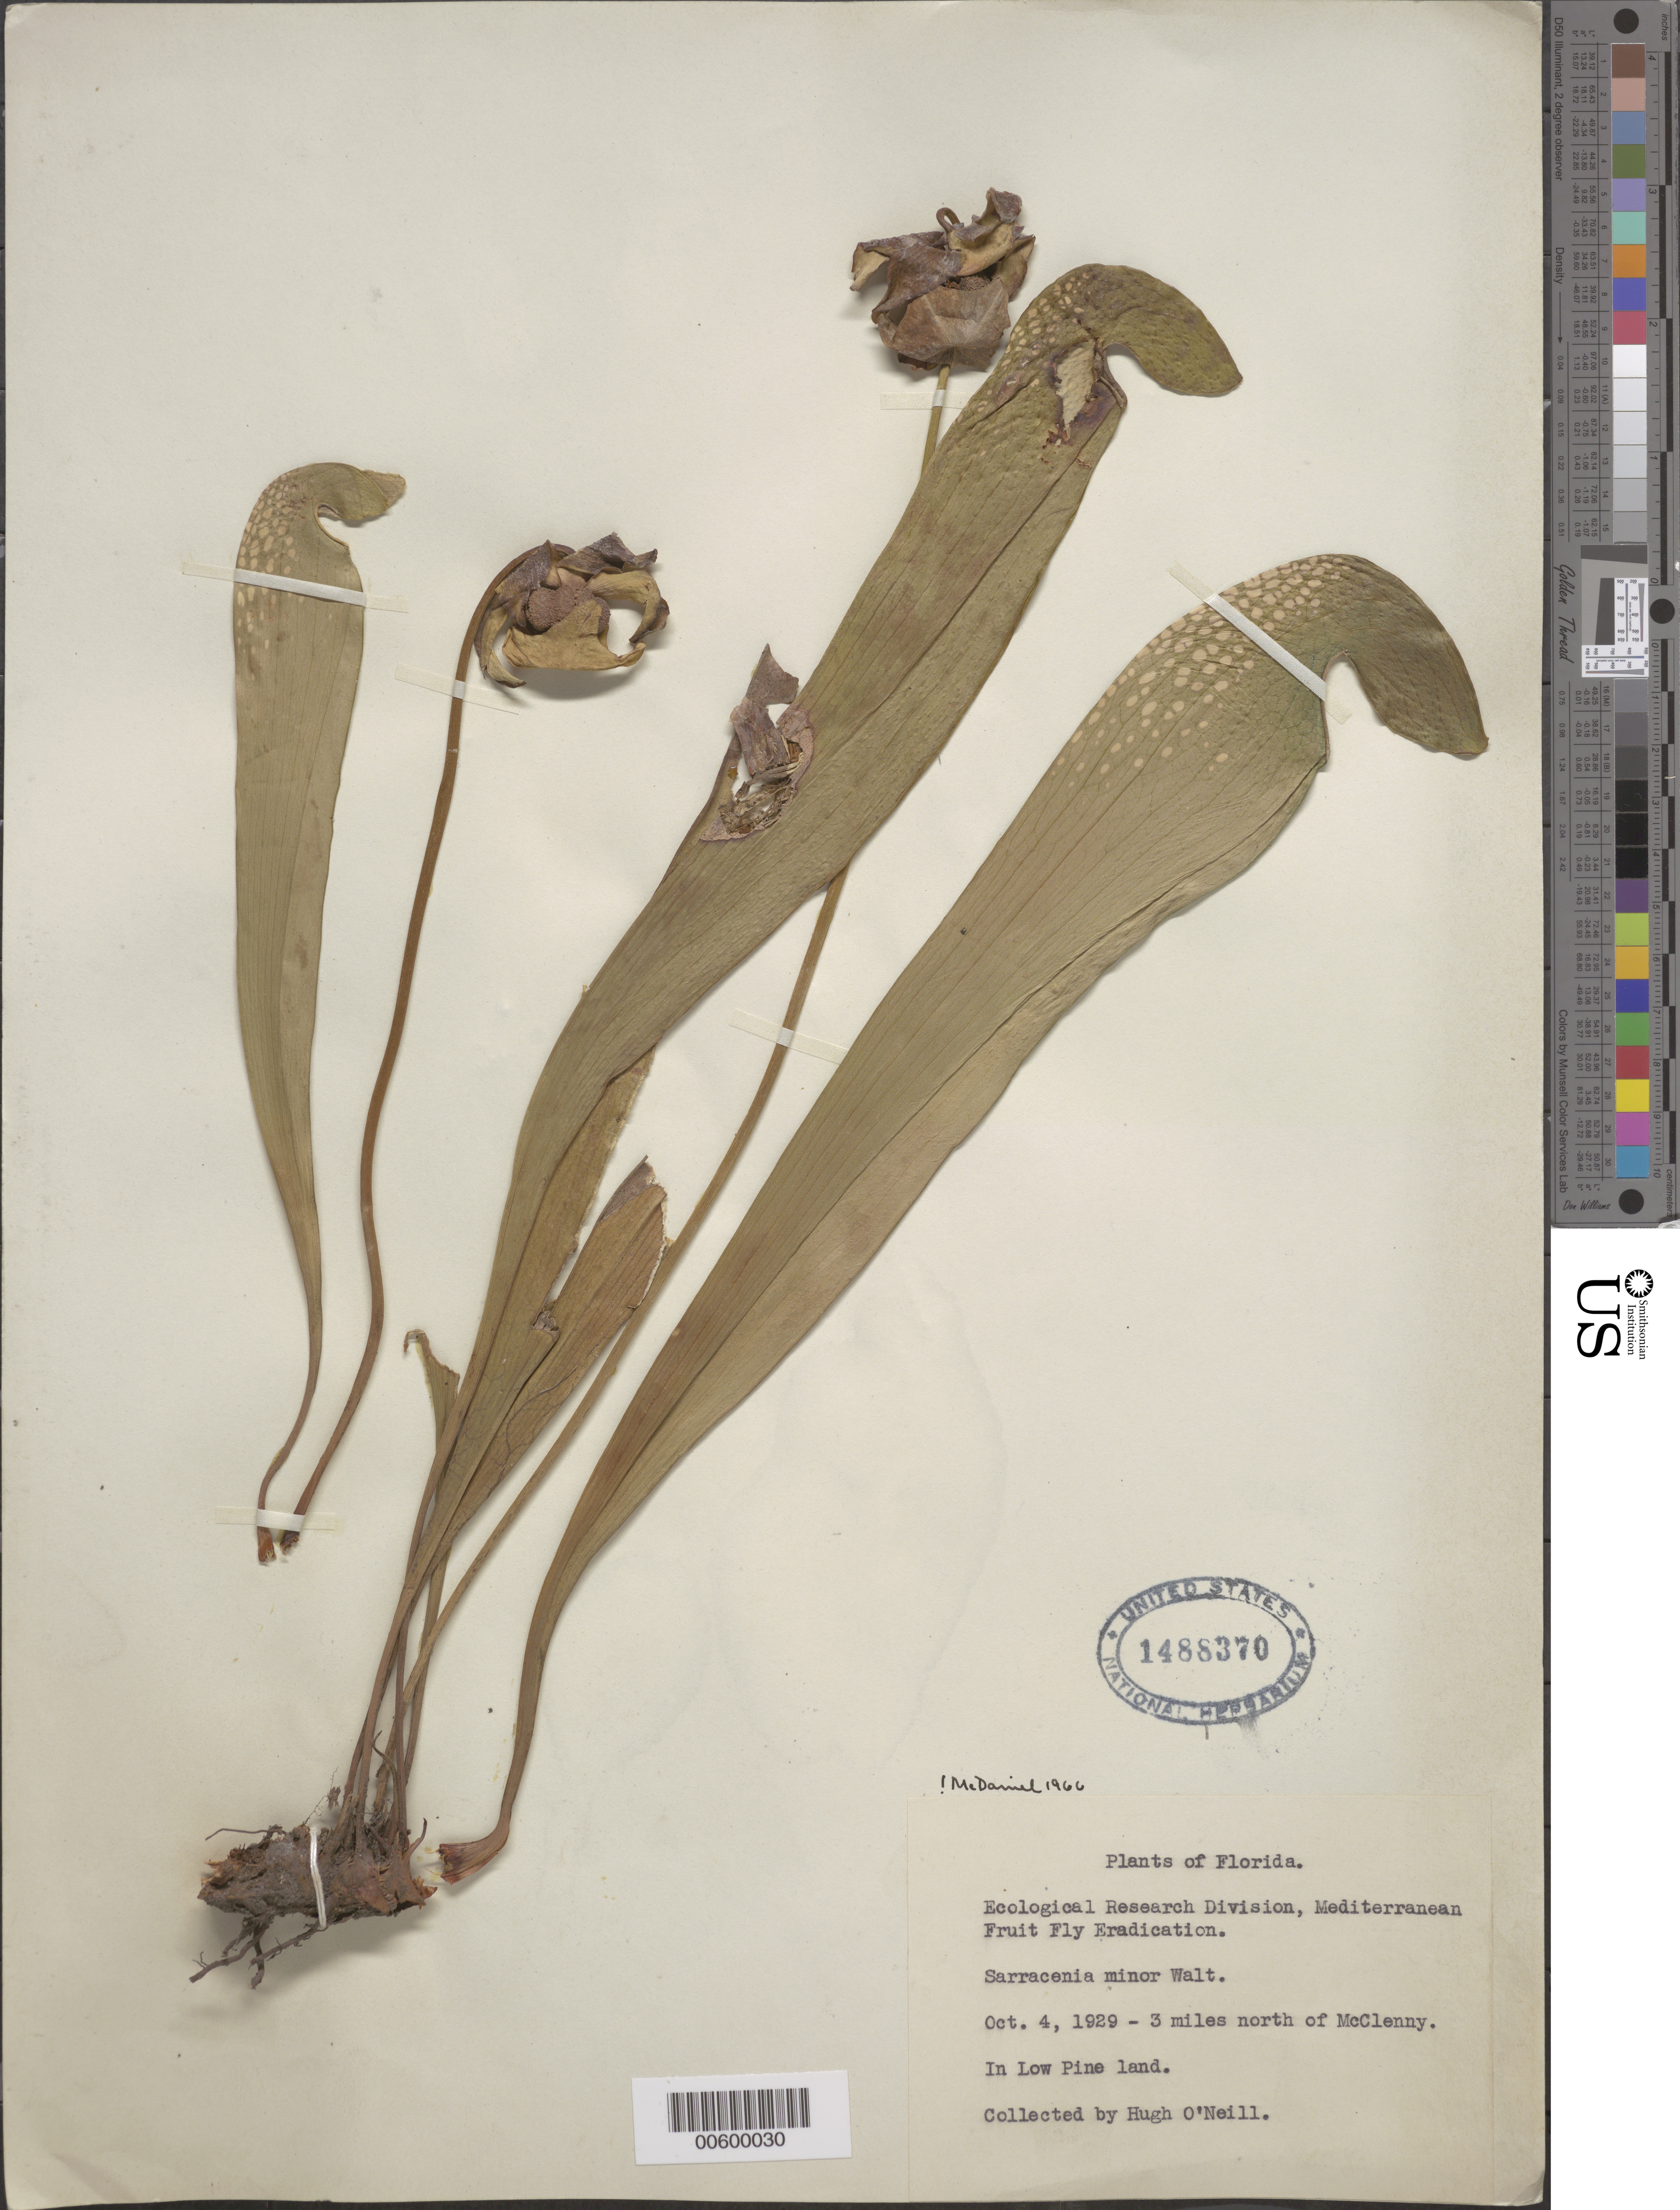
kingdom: Plantae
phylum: Tracheophyta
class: Magnoliopsida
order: Ericales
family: Sarraceniaceae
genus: Sarracenia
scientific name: Sarracenia minor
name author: Walter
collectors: H. O'Neill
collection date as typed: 04 Oct 1929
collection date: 1929-10-04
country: United States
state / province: Florida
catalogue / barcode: US 1488370